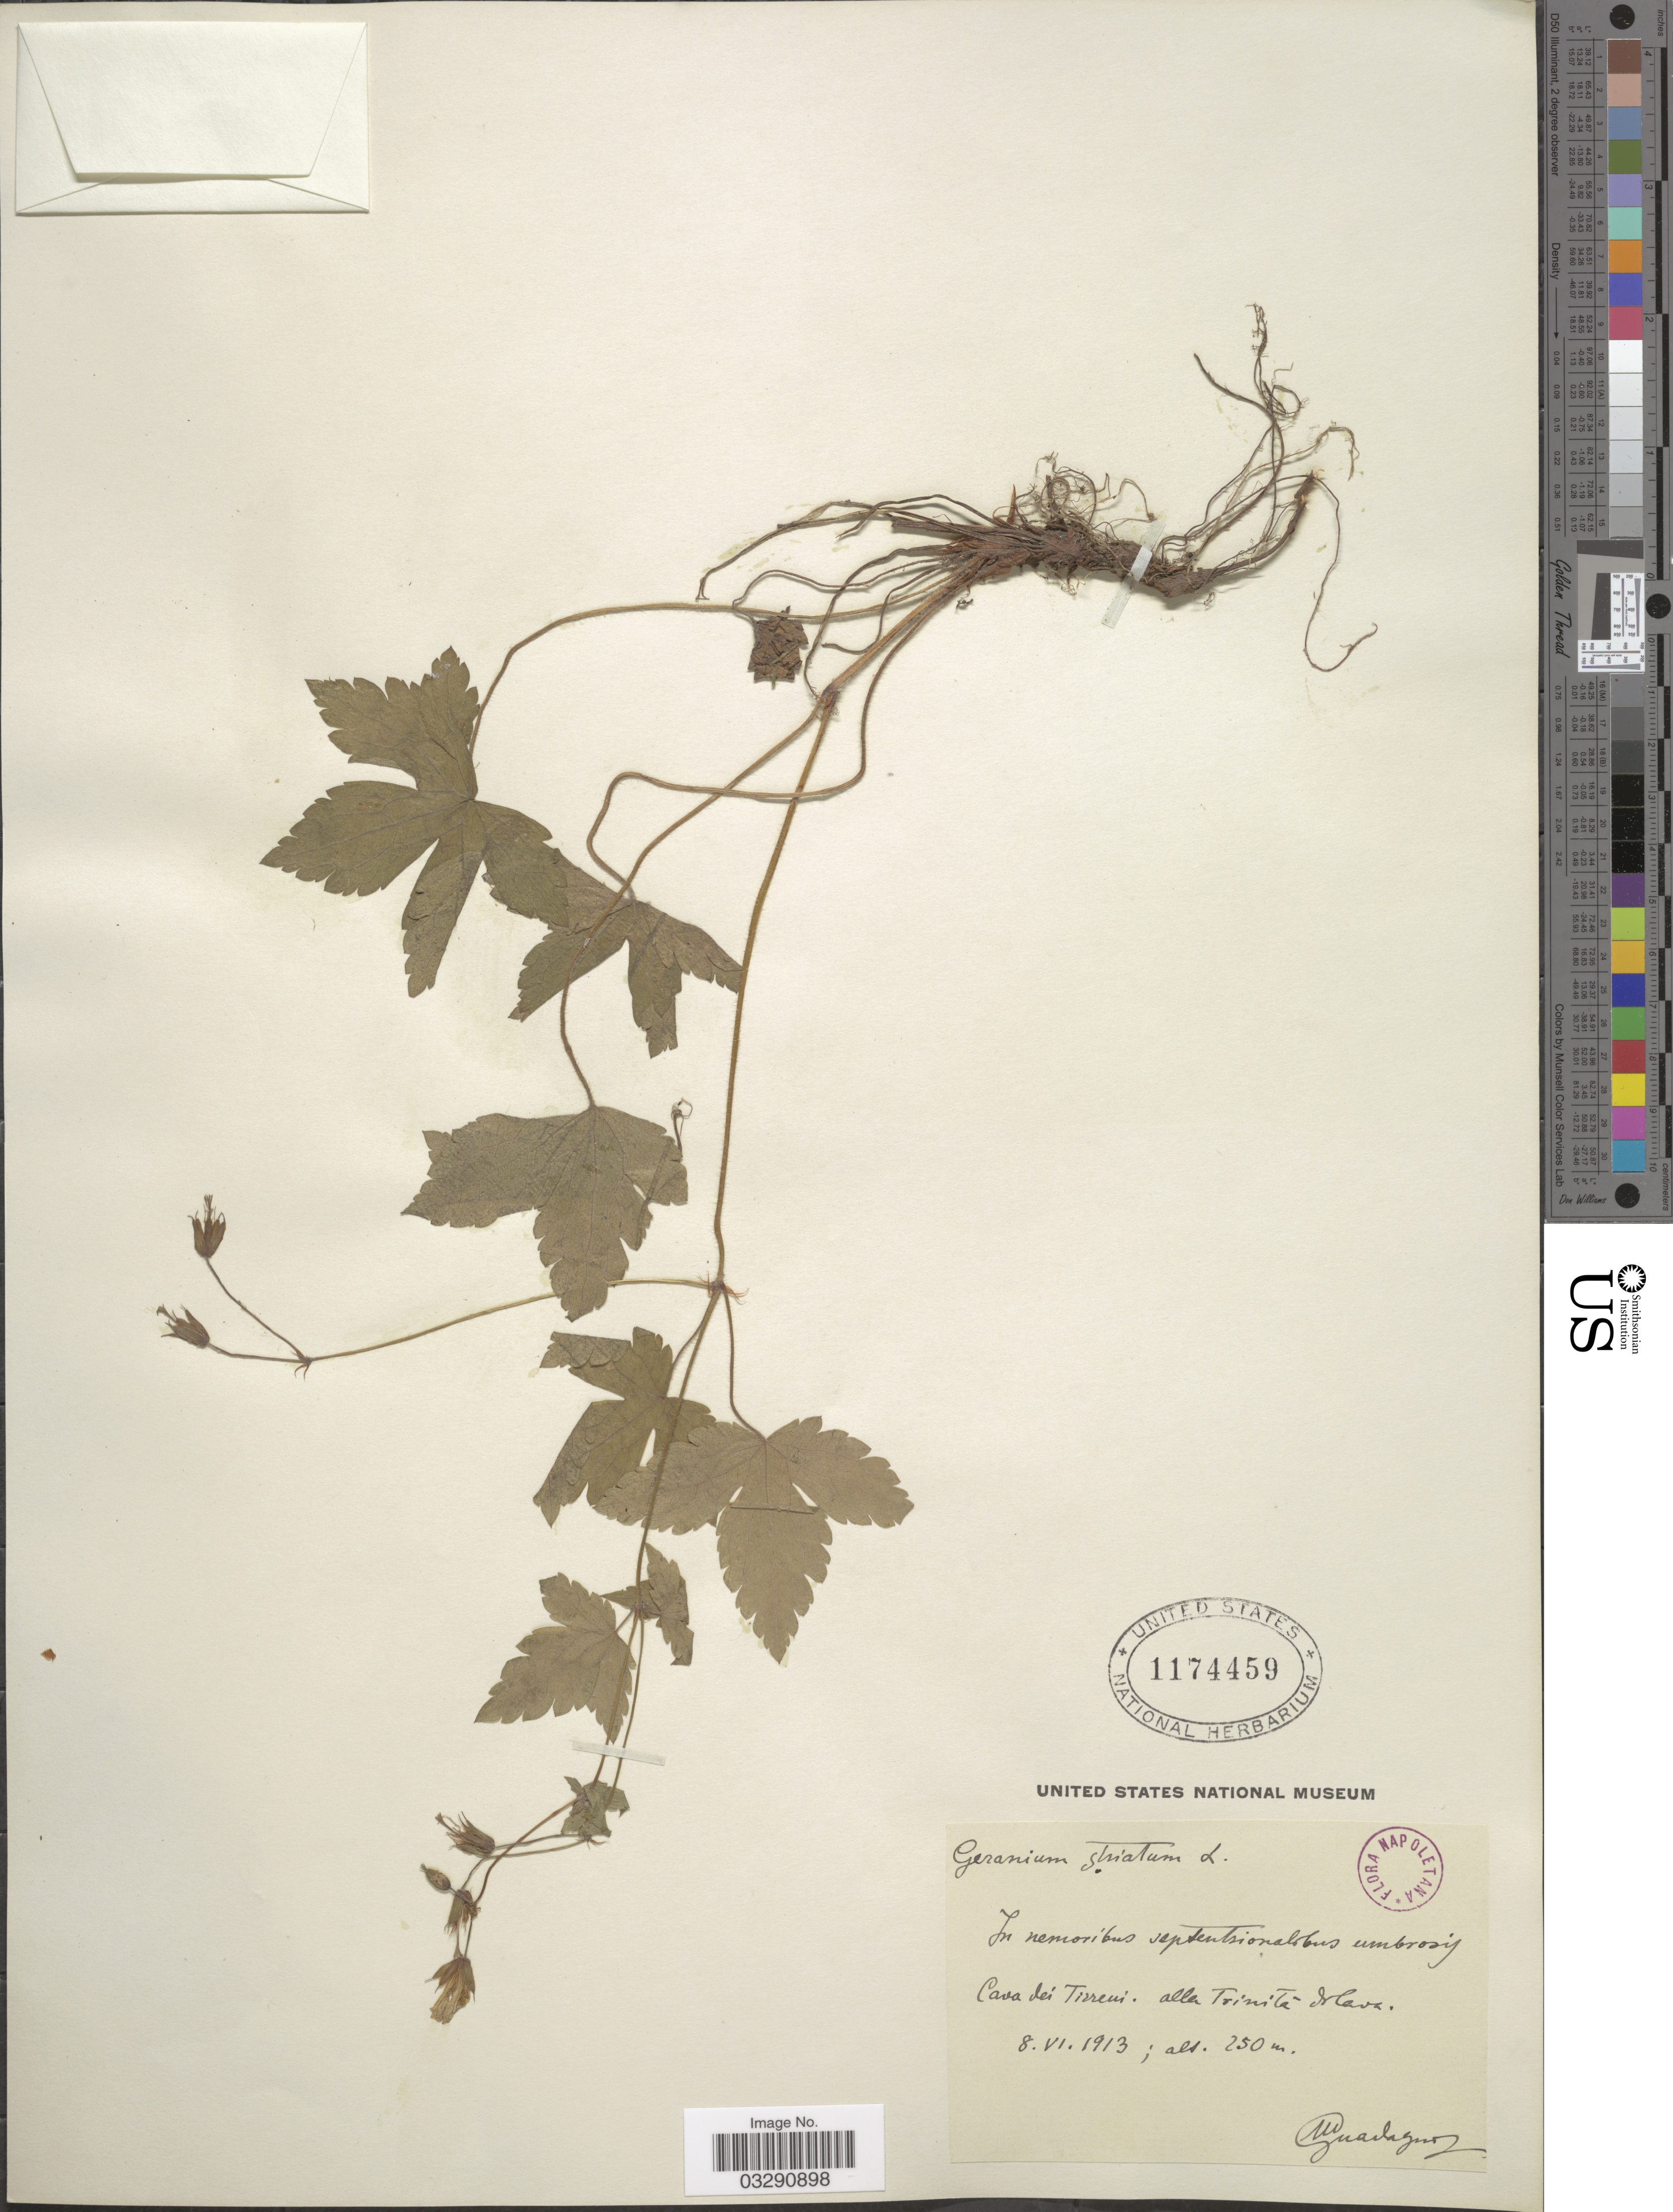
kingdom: Plantae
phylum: Tracheophyta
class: Magnoliopsida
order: Geraniales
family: Geraniaceae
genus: Geranium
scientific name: Geranium striatum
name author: L.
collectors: M. Guadagno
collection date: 1913-06-08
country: Italy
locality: Napoletana, Cava dei Tirreni. alla Trinita di Cava.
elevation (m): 250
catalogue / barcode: US 1174459